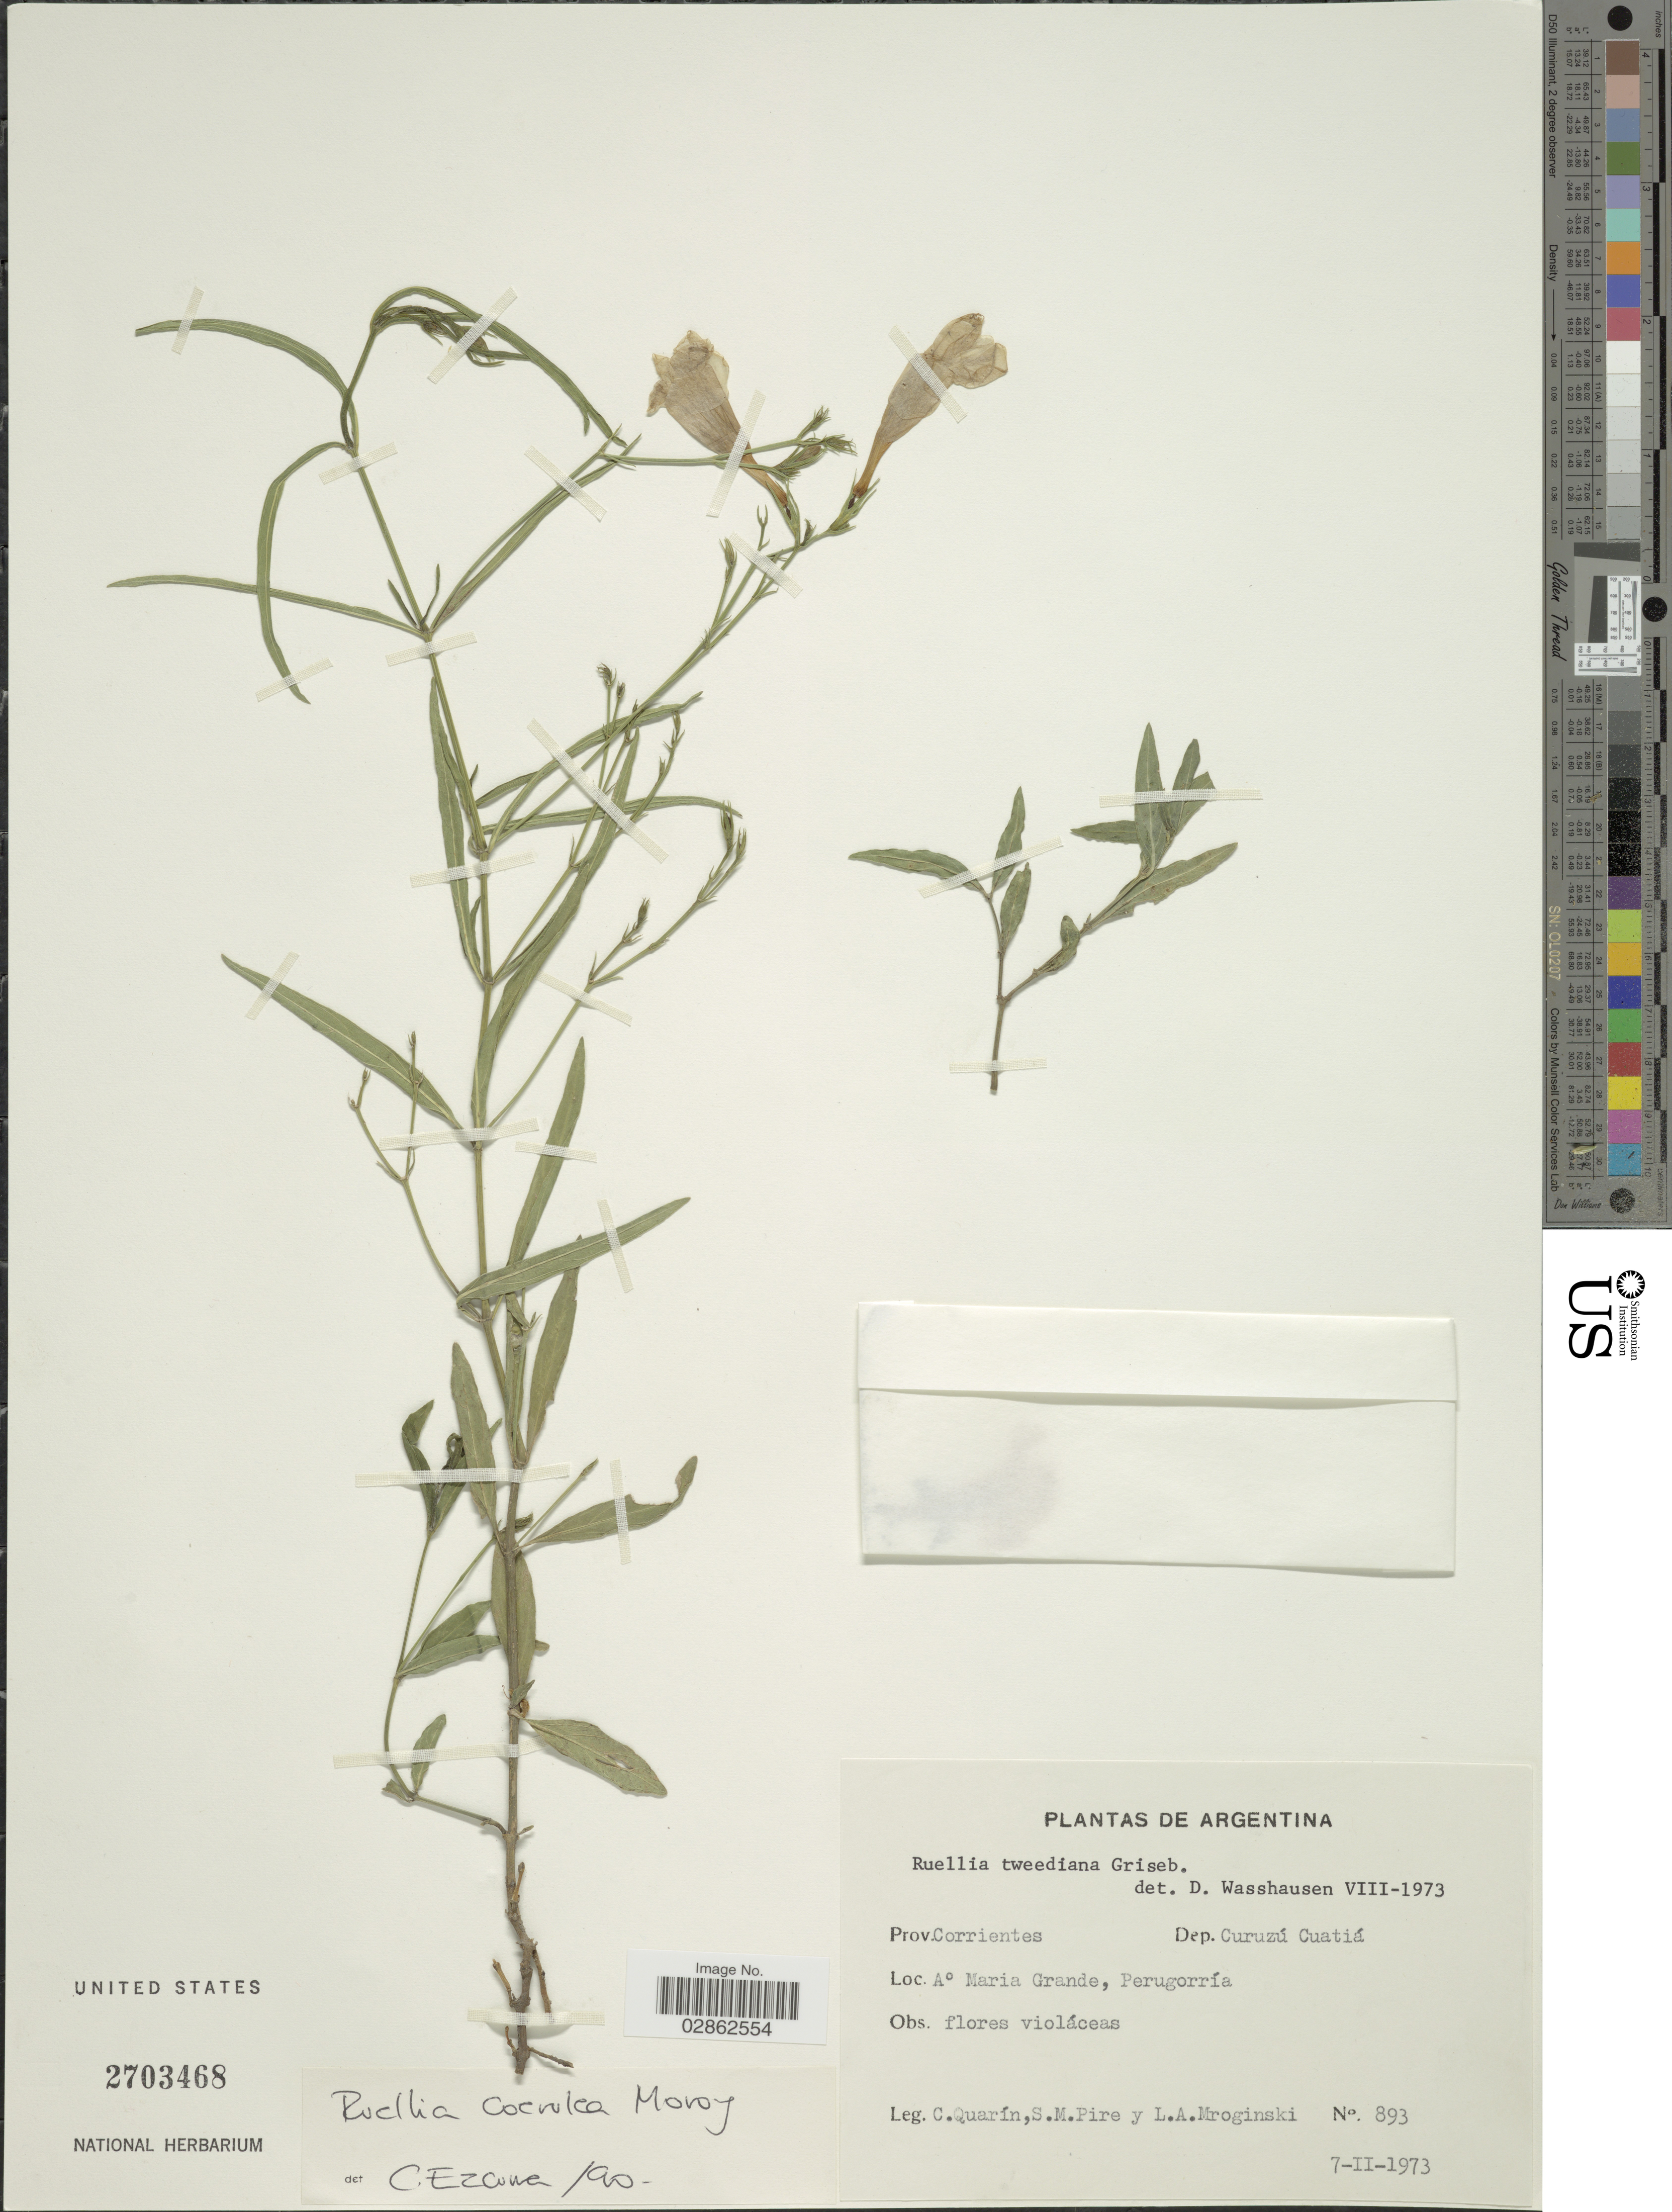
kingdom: Plantae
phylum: Tracheophyta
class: Magnoliopsida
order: Lamiales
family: Acanthaceae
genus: Ruellia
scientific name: Ruellia coerulea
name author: Morong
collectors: C. Quarín, S. Pire & L. Mroginski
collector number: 893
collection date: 1973-02-07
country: Argentina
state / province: Corrientes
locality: Dep. Curuzú Cuatiá. A° Maria Grande, Perugorría.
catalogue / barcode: US 2703468